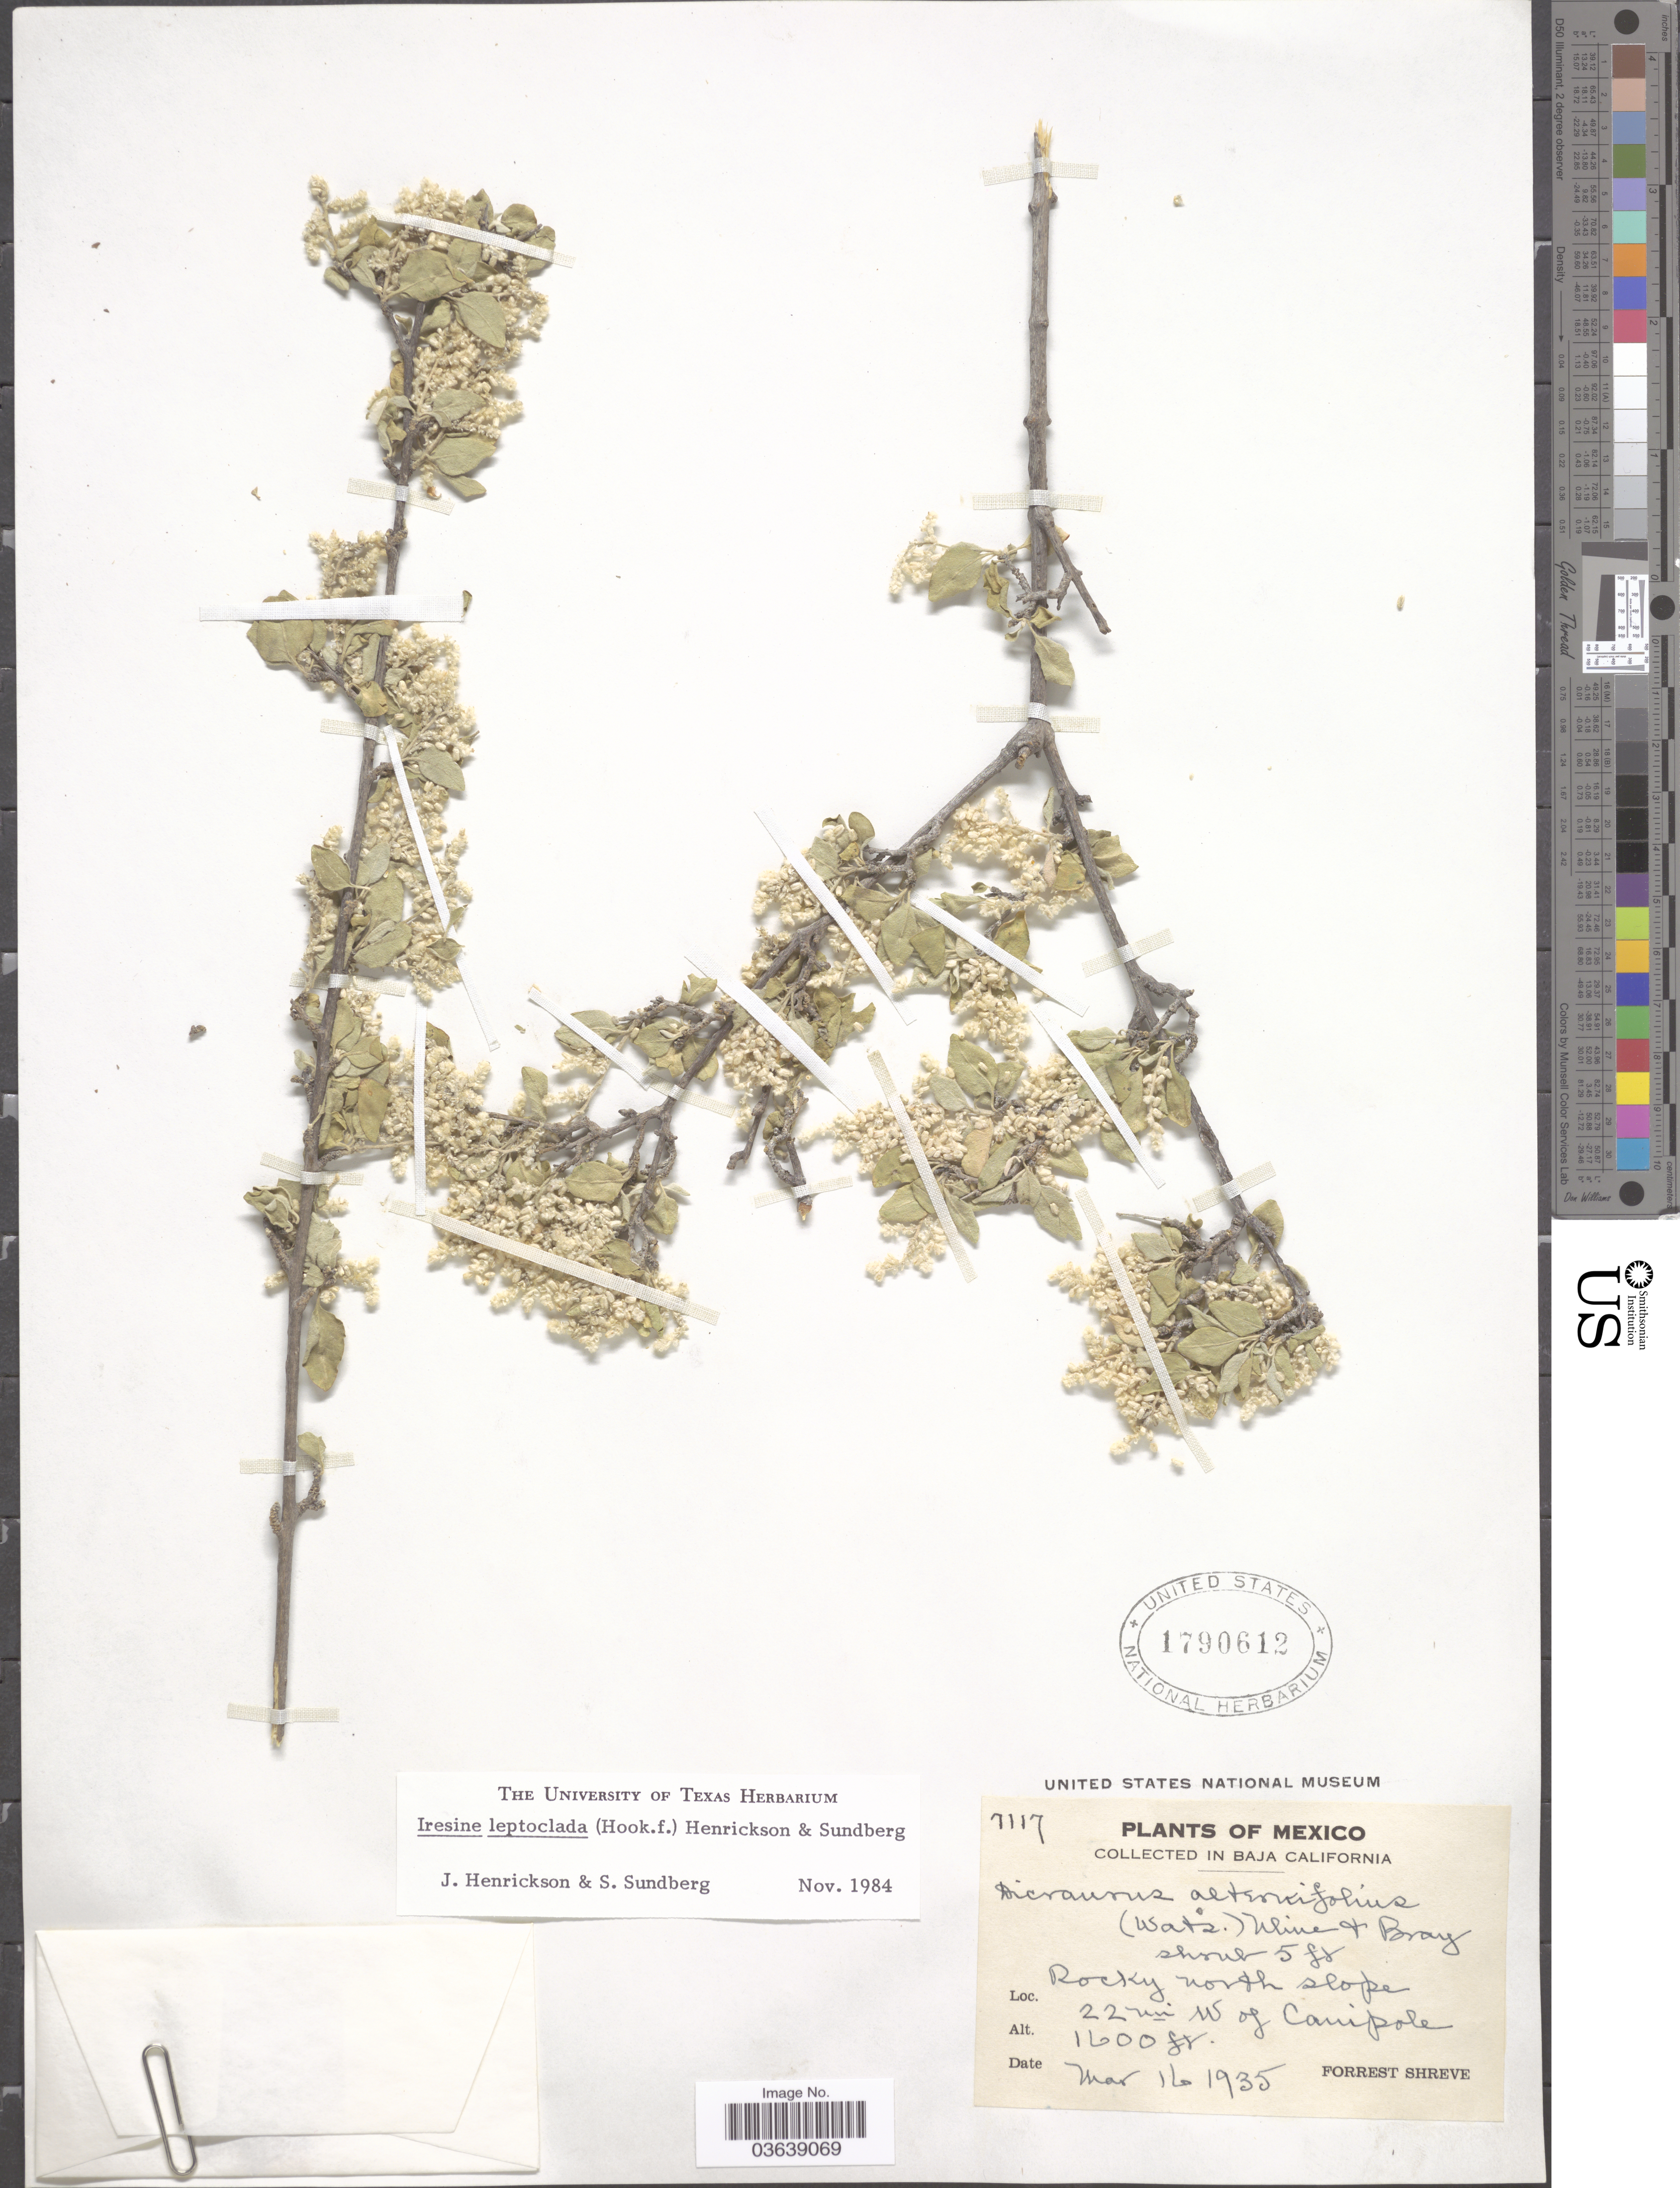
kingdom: Plantae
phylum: Tracheophyta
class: Magnoliopsida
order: Caryophyllales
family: Amaranthaceae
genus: Iresine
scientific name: Iresine leptoclada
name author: (Hook. f.) Henrickson & S.D. Sundb.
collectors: F. Shreve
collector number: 7117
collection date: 1935-03-16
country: Mexico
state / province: Baja California Sur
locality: Rocky north slope 22 mi W of Canipole.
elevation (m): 488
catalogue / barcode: US 1790612